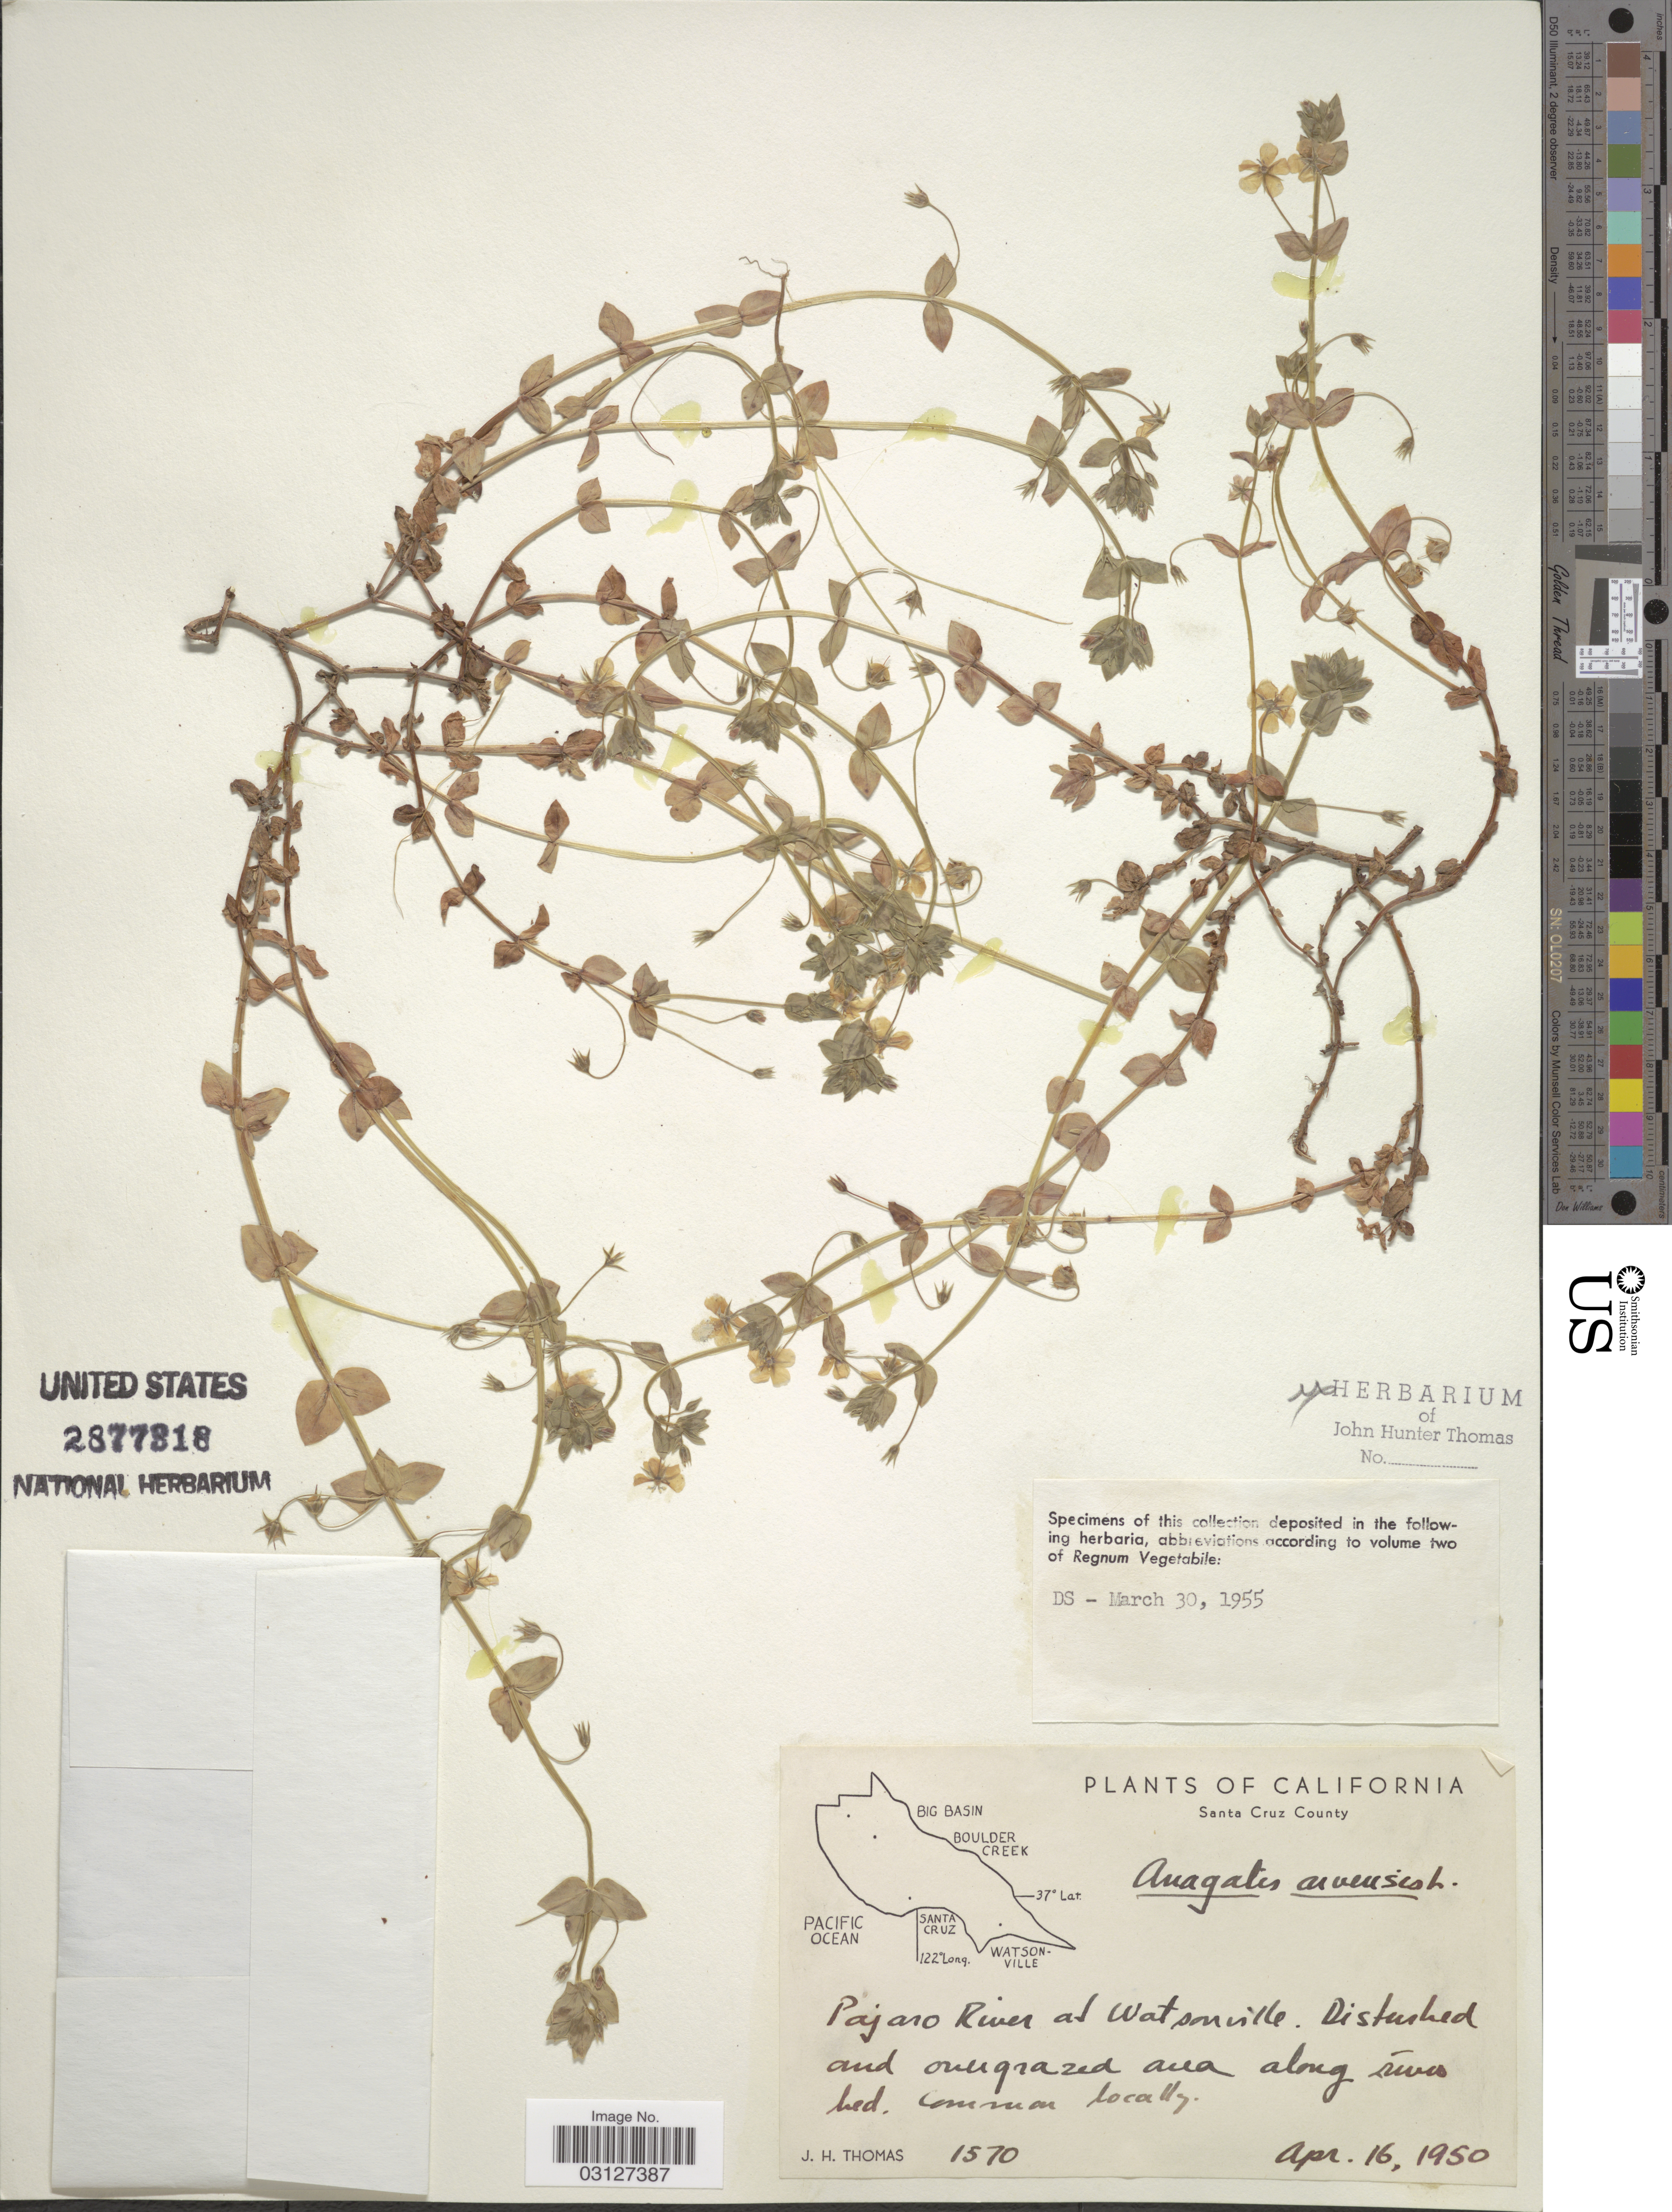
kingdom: Plantae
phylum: Tracheophyta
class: Magnoliopsida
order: Ericales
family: Primulaceae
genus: Anagallis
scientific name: Anagallis arvensis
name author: L.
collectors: J. H. Thomas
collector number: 1570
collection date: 1950-04-16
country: United States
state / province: California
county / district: Santa Cruz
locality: Santa Cruz County. Pajaro River at Watsonville.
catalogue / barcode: US 2877318